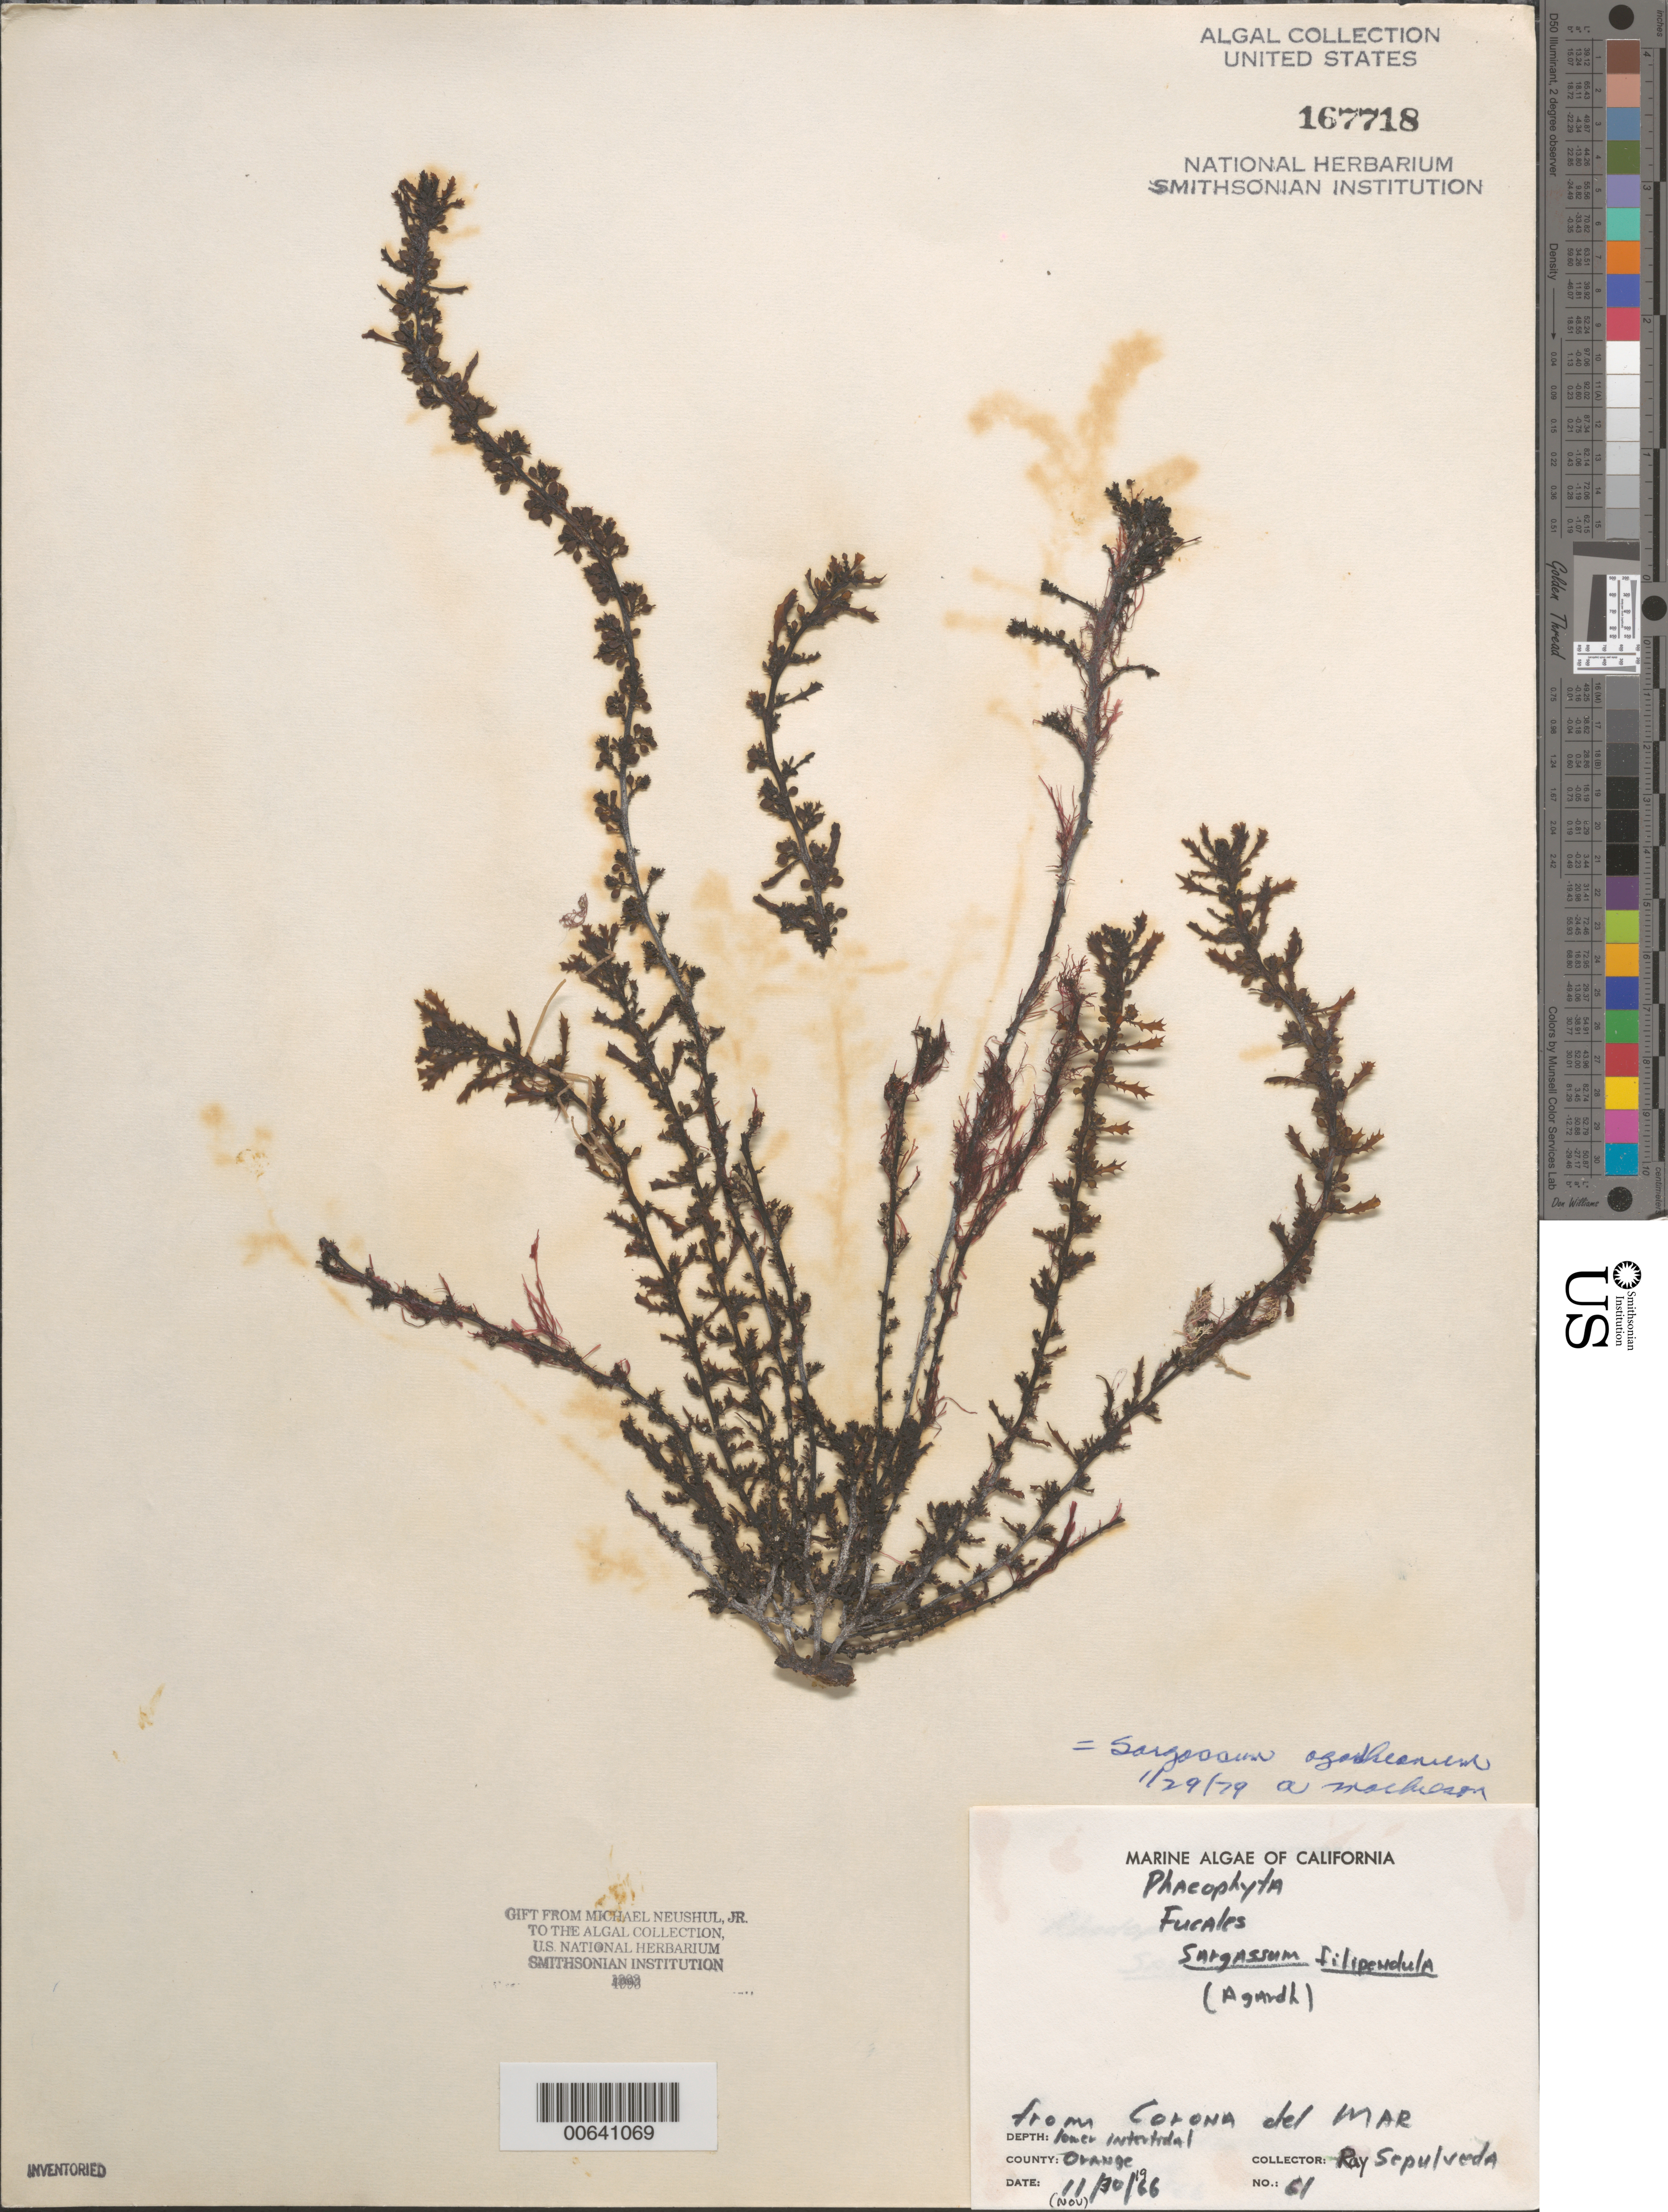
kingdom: Chromista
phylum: Ochrophyta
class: Phaeophyceae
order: Fucales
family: Sargassaceae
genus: Sargassum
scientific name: Sargassum agardhianum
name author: Farl. in J. Agardh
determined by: Mathieson, A. C.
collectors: R. Sepulveda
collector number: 61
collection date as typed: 30 Nov 1966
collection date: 1966-11-30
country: United States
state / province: California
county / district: Orange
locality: Corona del Mar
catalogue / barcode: US 167718